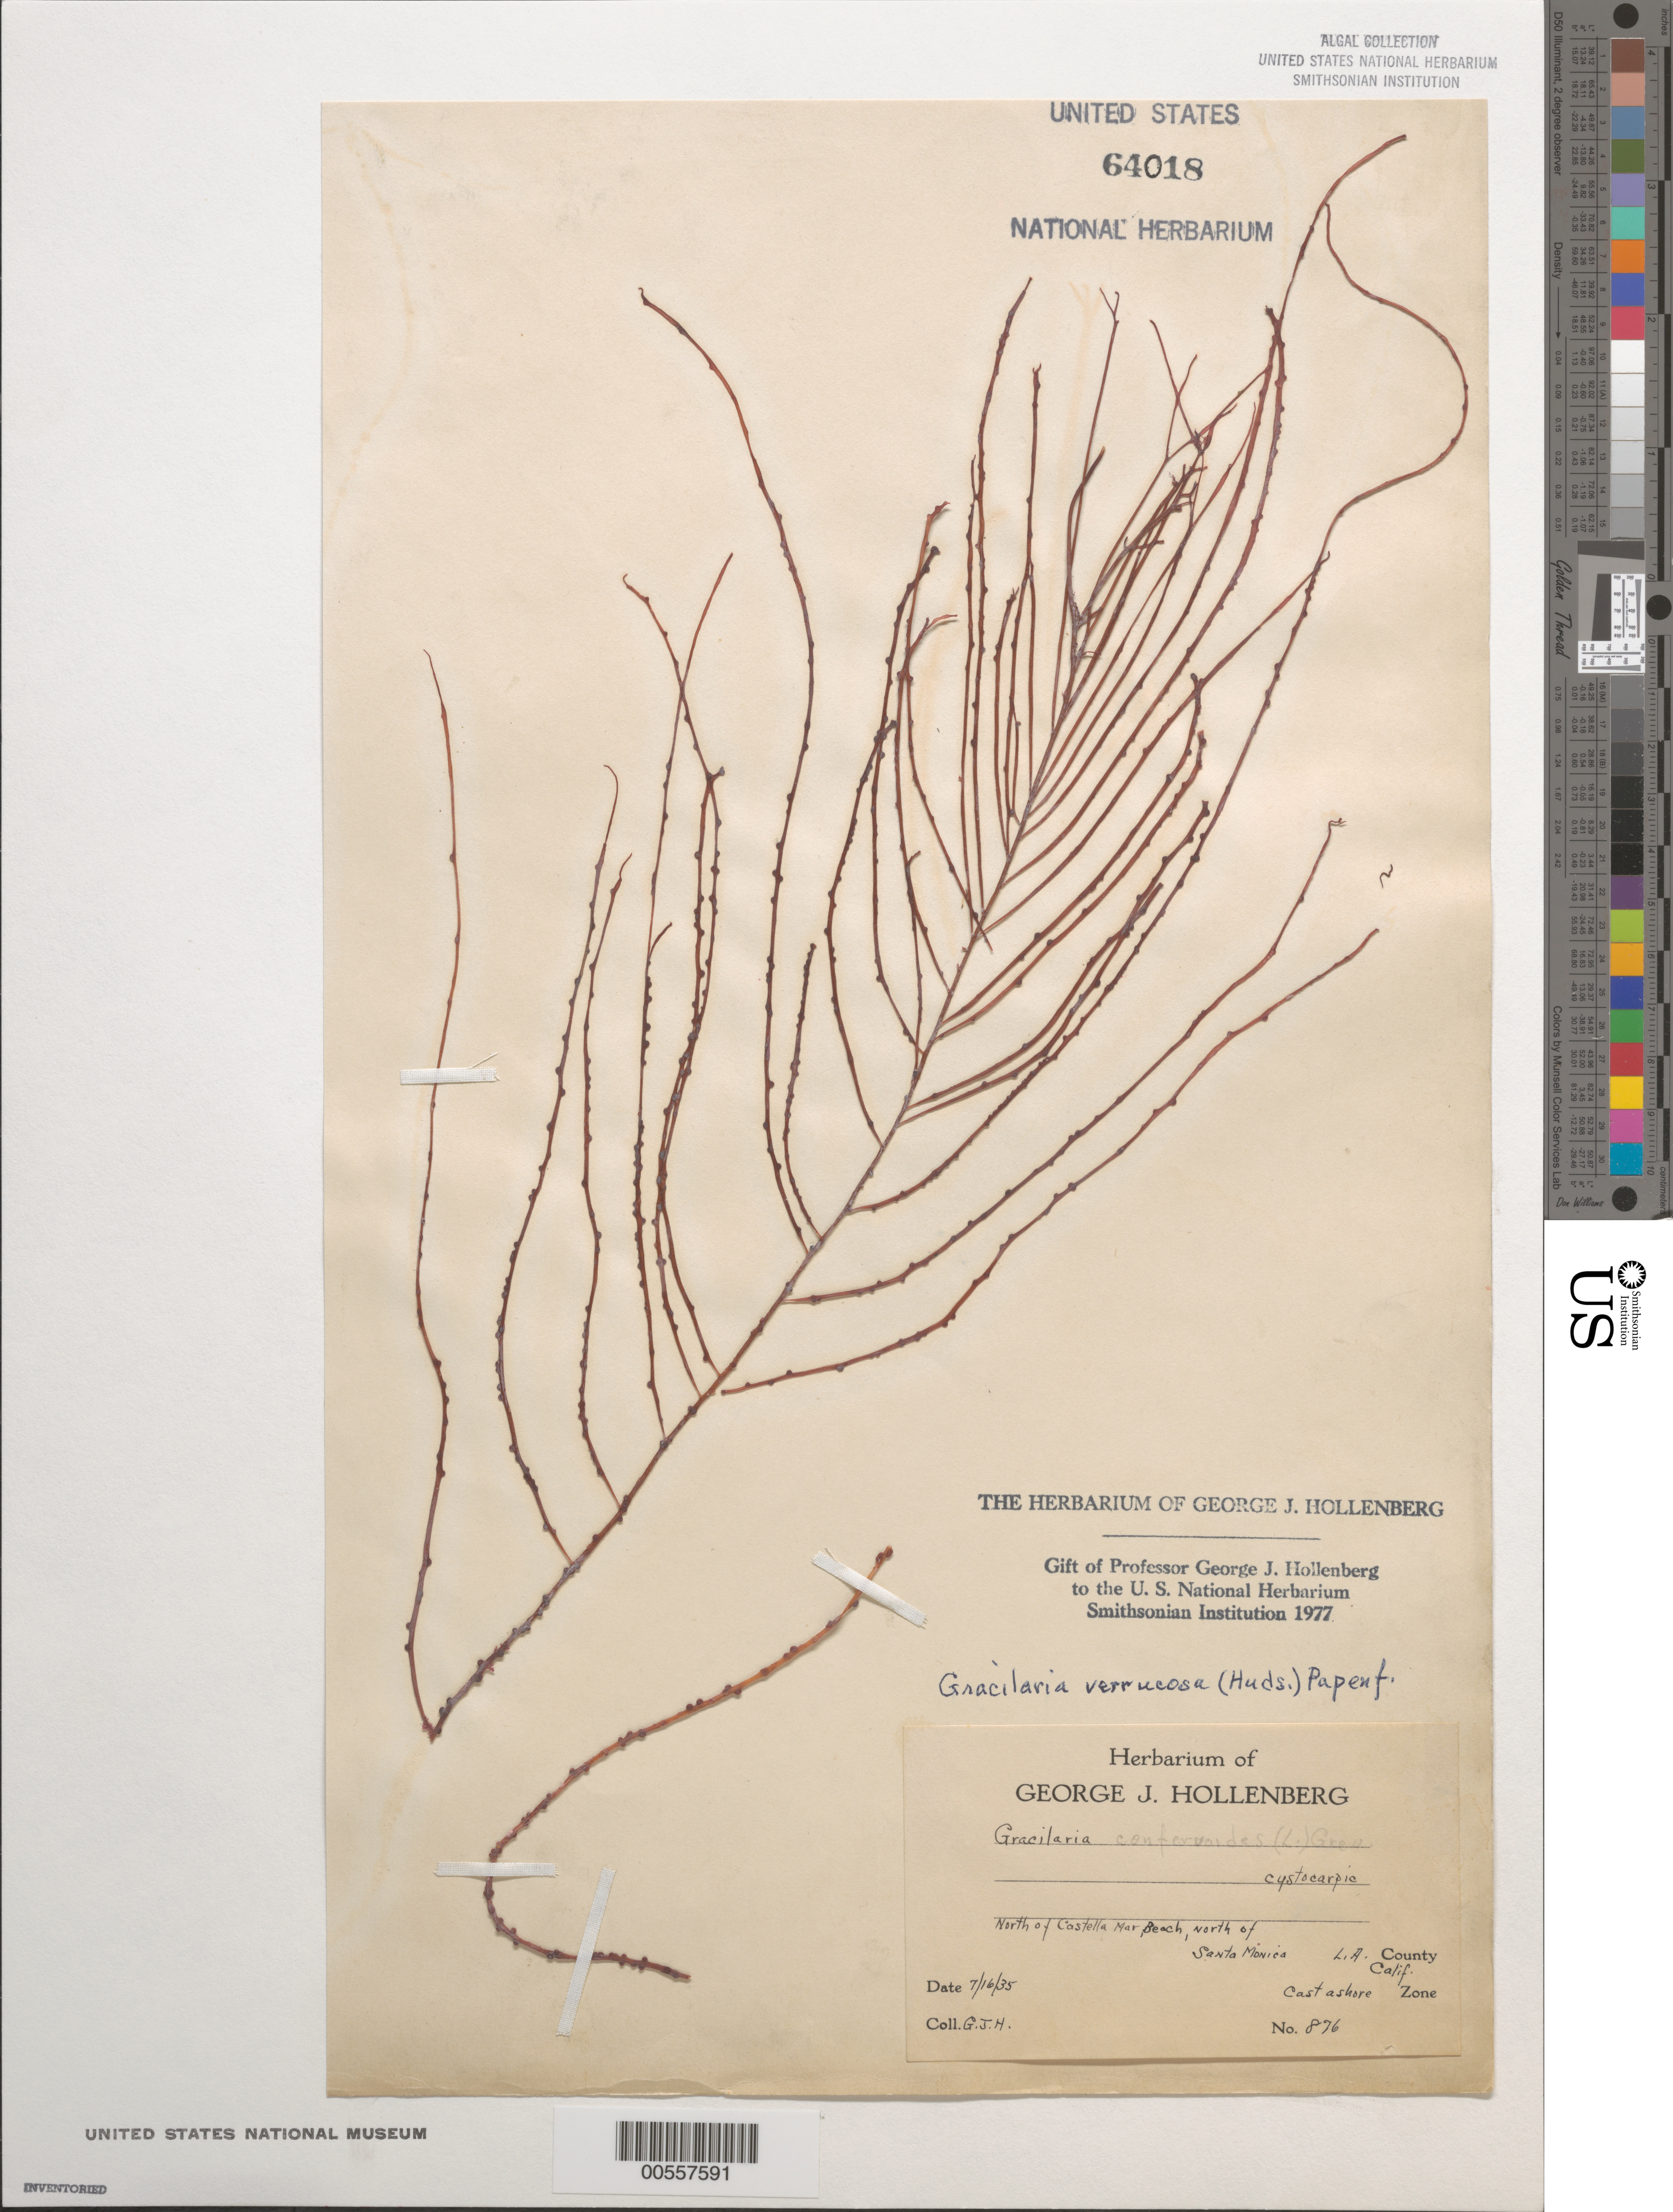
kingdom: Plantae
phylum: Rhodophyta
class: Florideophyceae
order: Gracilariales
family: Gracilariaceae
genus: Gracilariopsis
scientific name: Gracilariopsis longissima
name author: (S.G. Gmel.) Steentoft et al.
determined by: Algae name updating Project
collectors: G. Hollenberg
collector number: GJH 876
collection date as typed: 16 Jul 1935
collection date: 1935-07-16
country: United States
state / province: California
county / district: Los Angeles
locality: North of Castle Mar Beach, north of Santa Monica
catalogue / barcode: US 64018